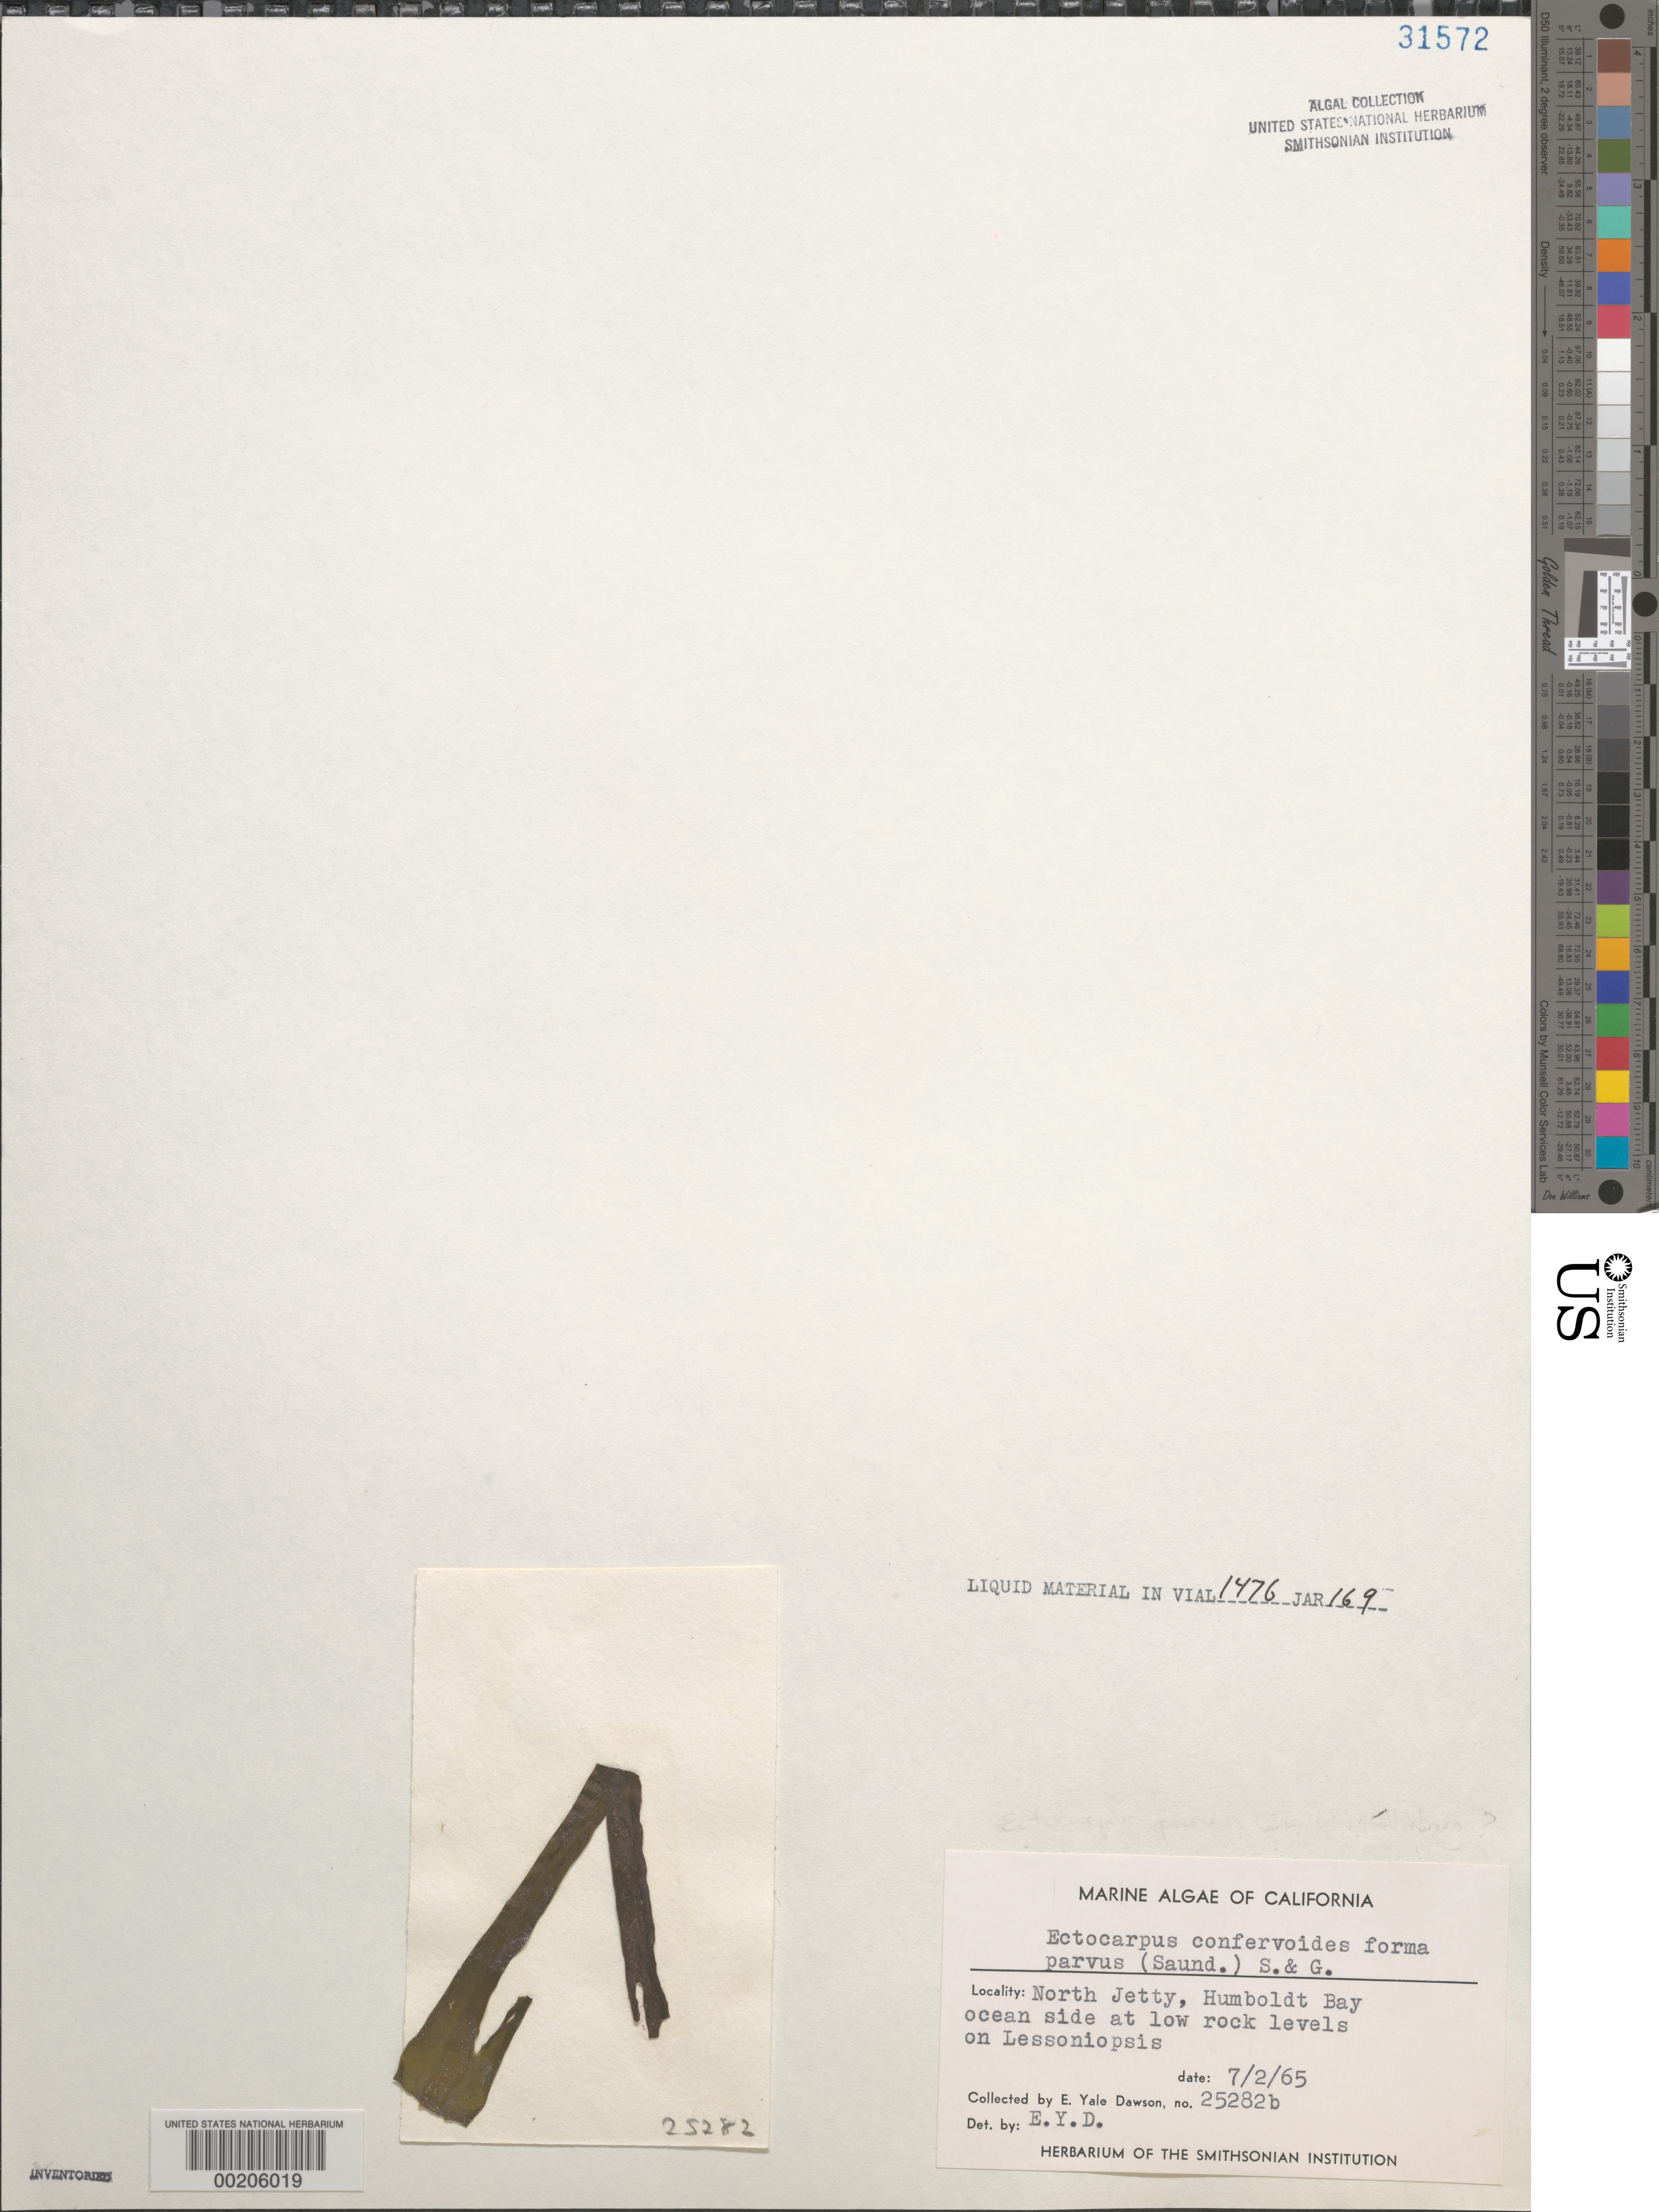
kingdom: Chromista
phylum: Ochrophyta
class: Phaeophyceae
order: Ectocarpales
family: Ectocarpaceae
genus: Ectocarpus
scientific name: Ectocarpus siliculosus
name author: (Dillwyn) Lyngbye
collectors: E. Y. Dawson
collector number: EYD 25282b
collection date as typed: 02 Jul 1965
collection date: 1965-07-02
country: United States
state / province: California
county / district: Humboldt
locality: Humboldt Bay, North Jetty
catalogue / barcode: US 31572